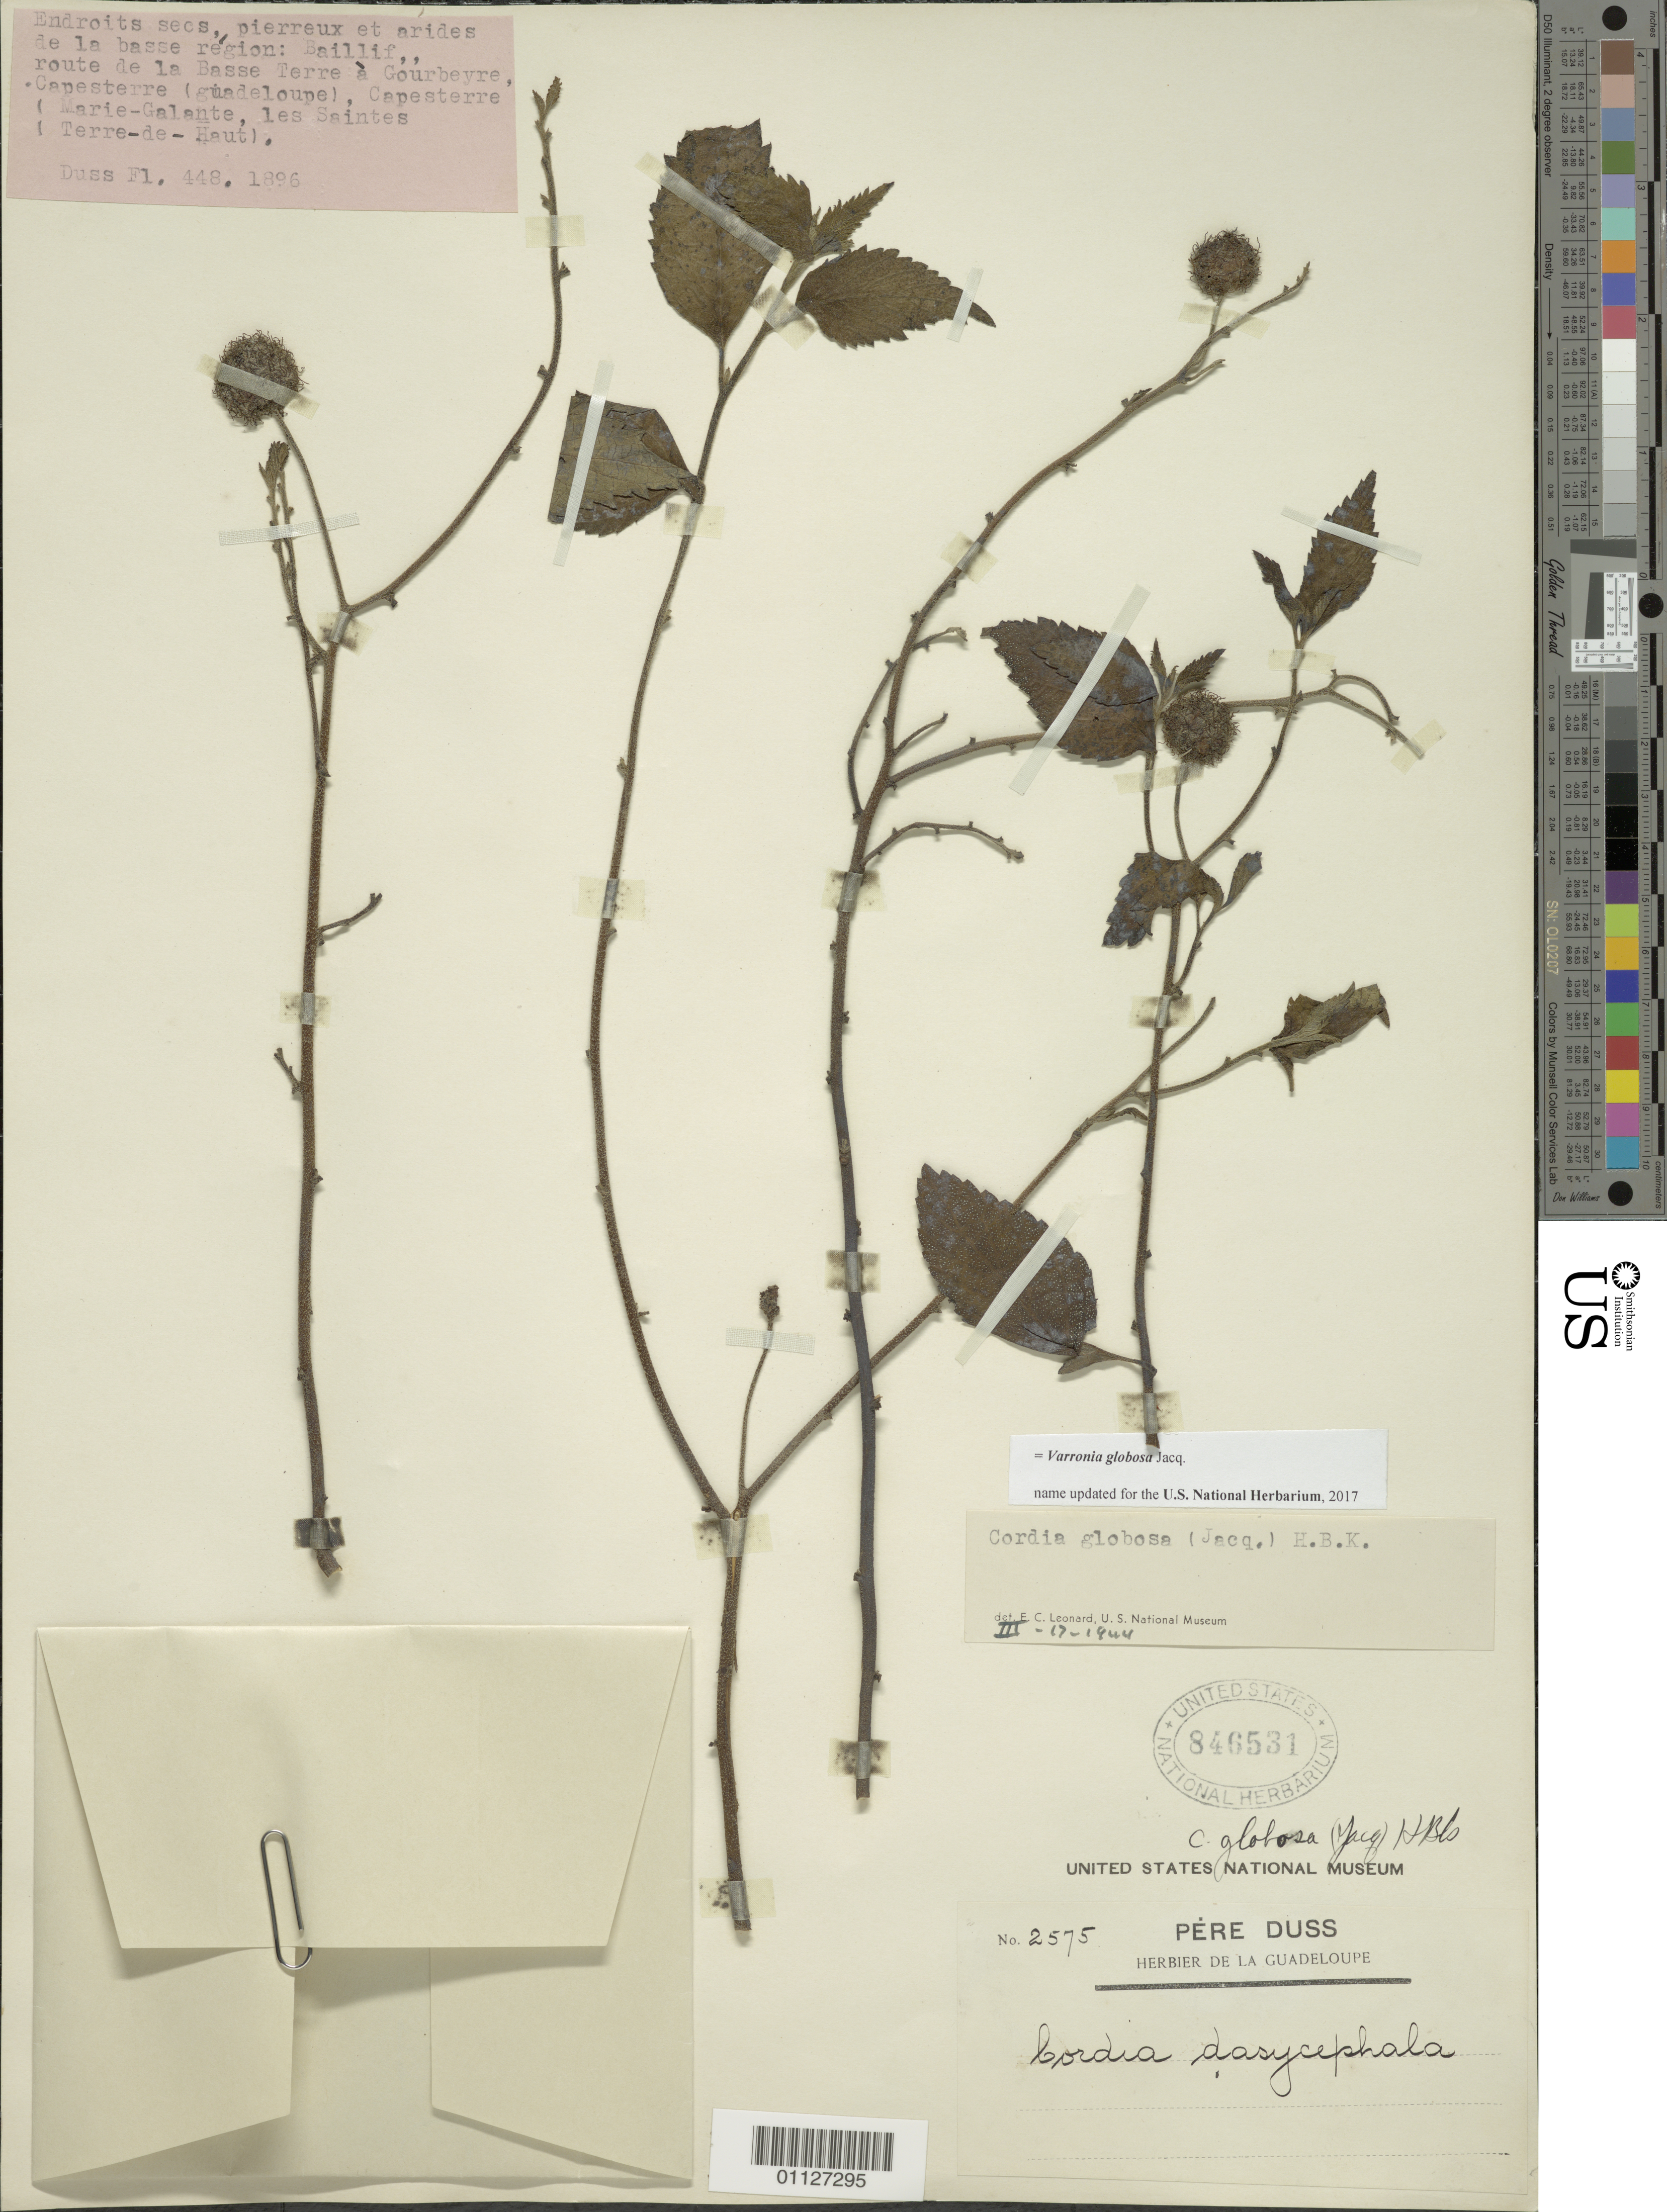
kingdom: Plantae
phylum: Tracheophyta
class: Magnoliopsida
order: Boraginales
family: Cordiaceae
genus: Varronia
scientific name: Varronia globosa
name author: Jacq.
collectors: Père Duss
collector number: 2575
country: Guadeloupe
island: Basse Terre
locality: Baillif, route de la Basse Terre a Gourbeyre, Capesterre (guadeloupe), Capesterre (Terre-de-Haut)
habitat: endroits secs, pierreux et arides de la basse region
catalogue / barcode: US 846531